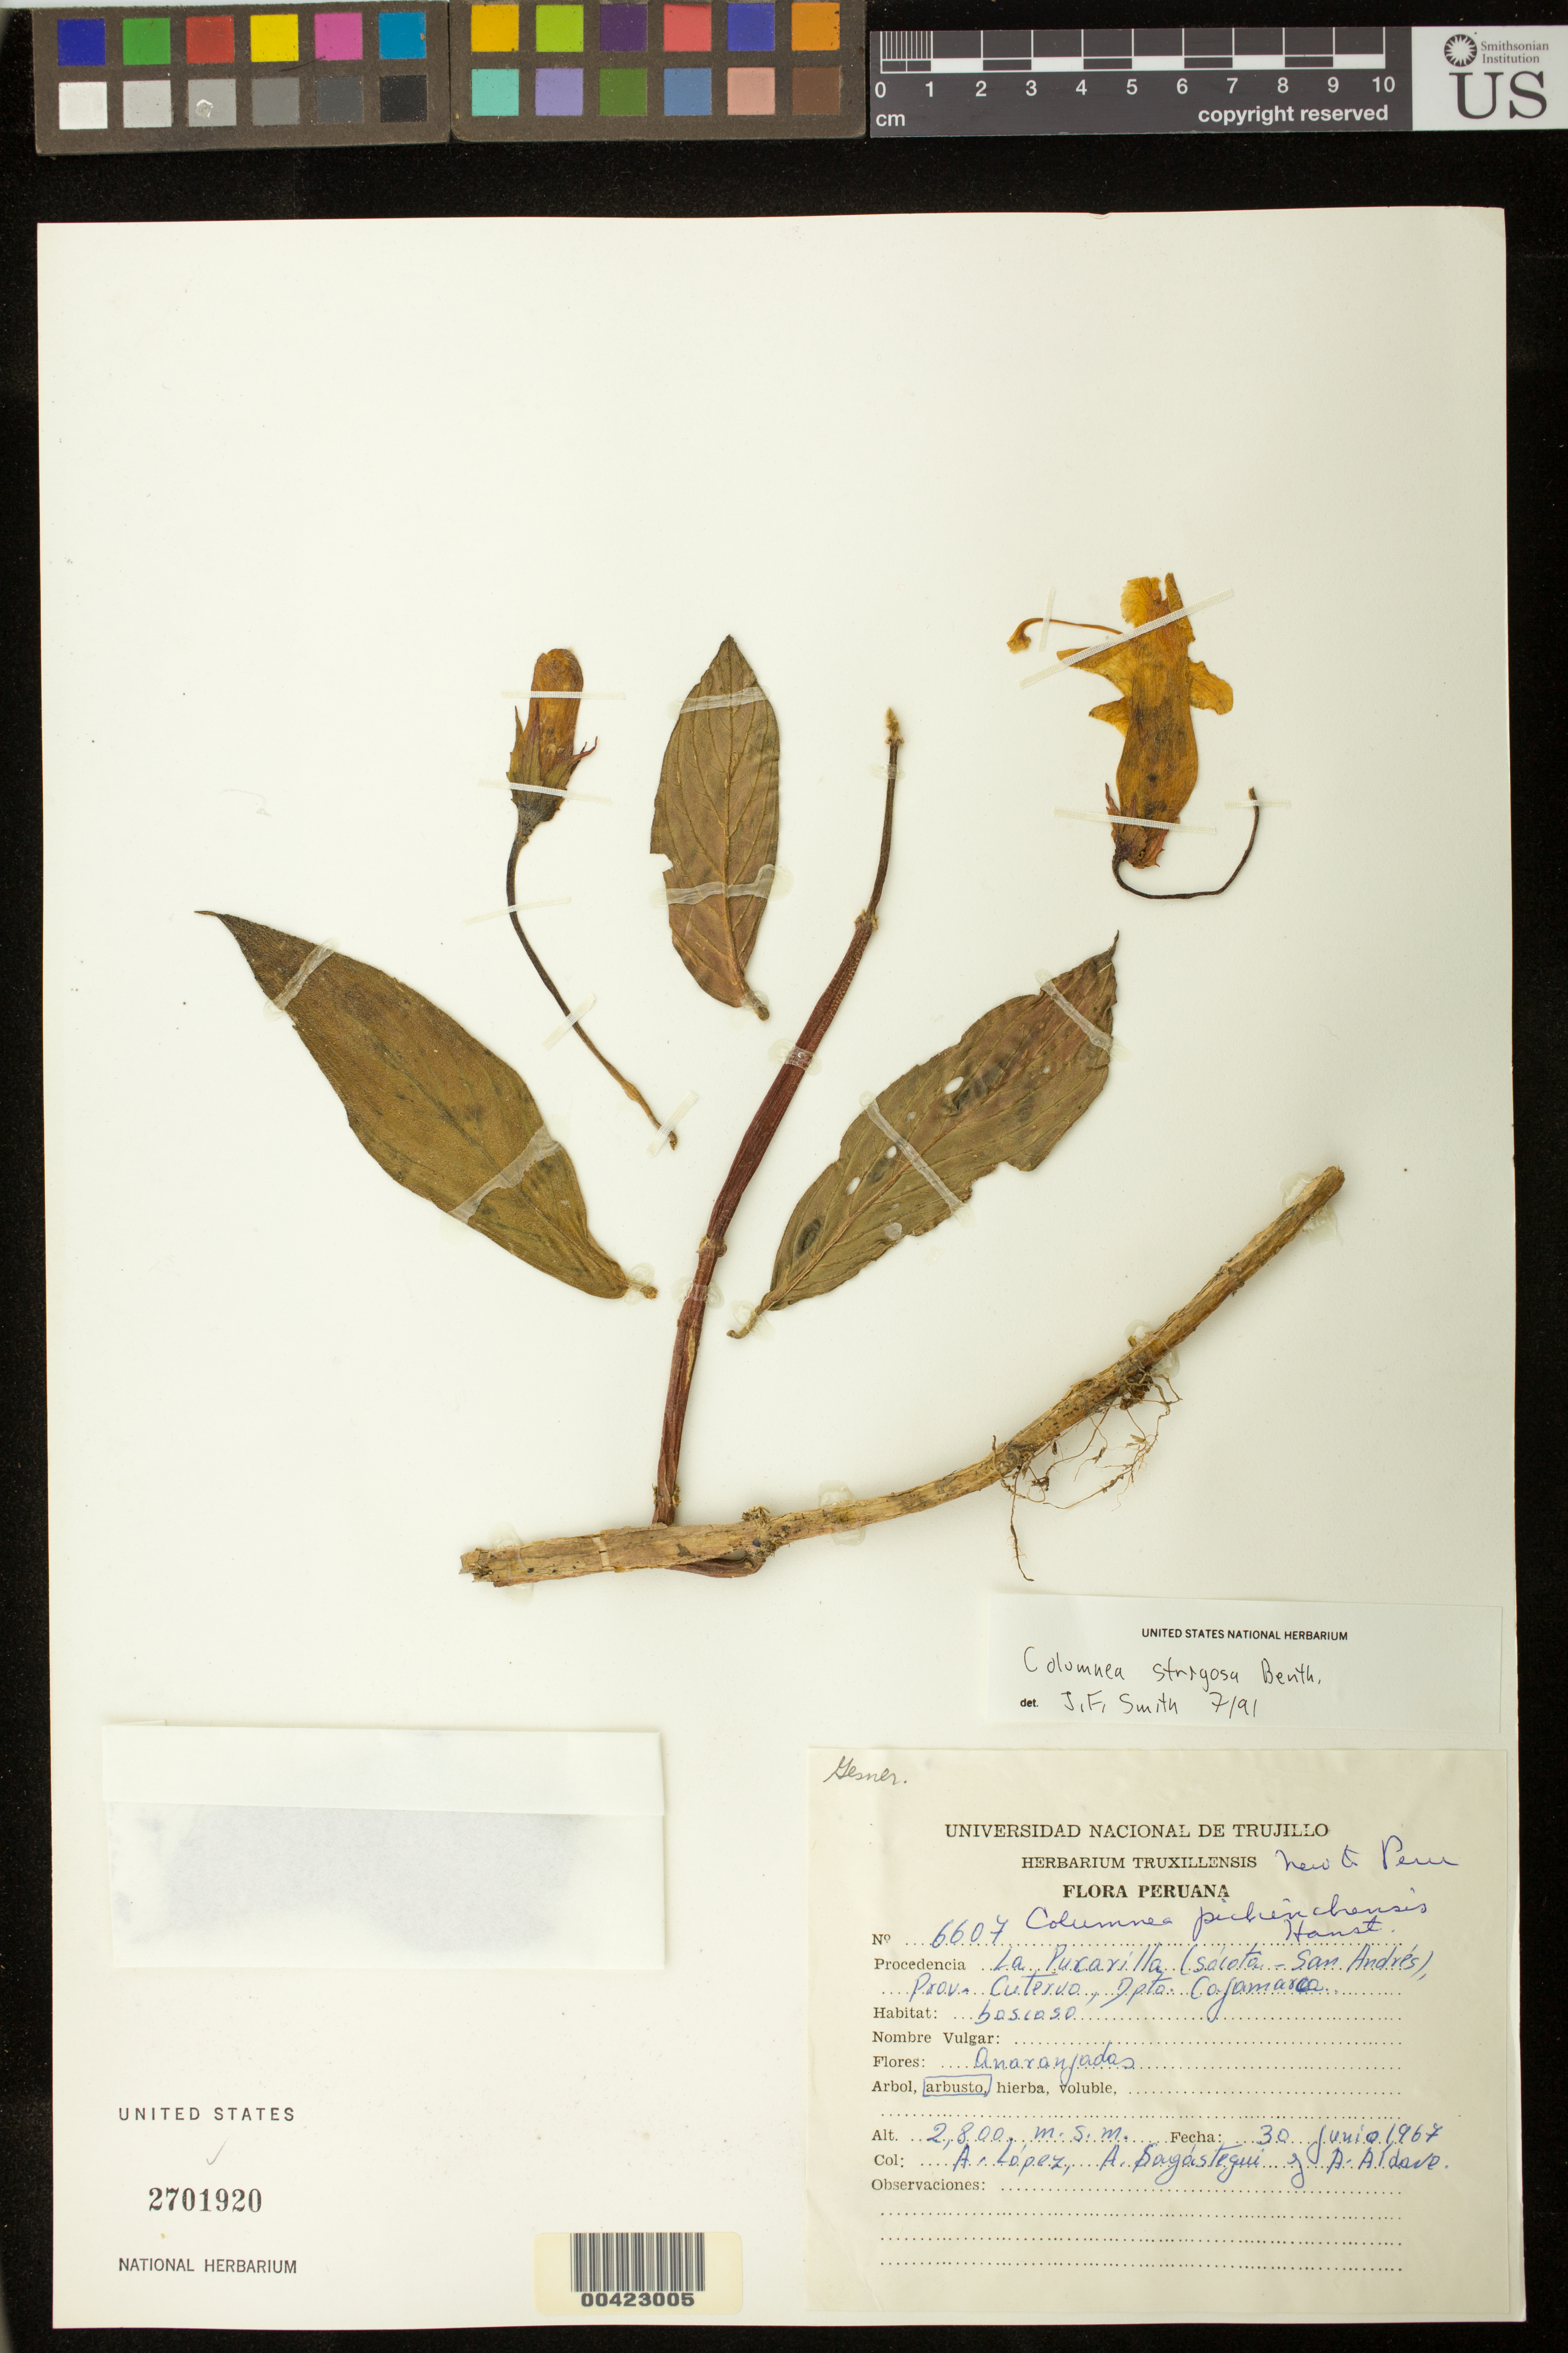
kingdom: Plantae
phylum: Tracheophyta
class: Magnoliopsida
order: Lamiales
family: Gesneriaceae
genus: Columnea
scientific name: Columnea strigosa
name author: Benth.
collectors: A. Lopez, A. Sagástegui A. & A. Aldave Pajares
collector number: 6607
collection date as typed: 30 Jun 1967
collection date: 1967-06-30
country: Peru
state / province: Cajamarca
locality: La Pucarilla, Cutervo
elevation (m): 2800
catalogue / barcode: US 2701920